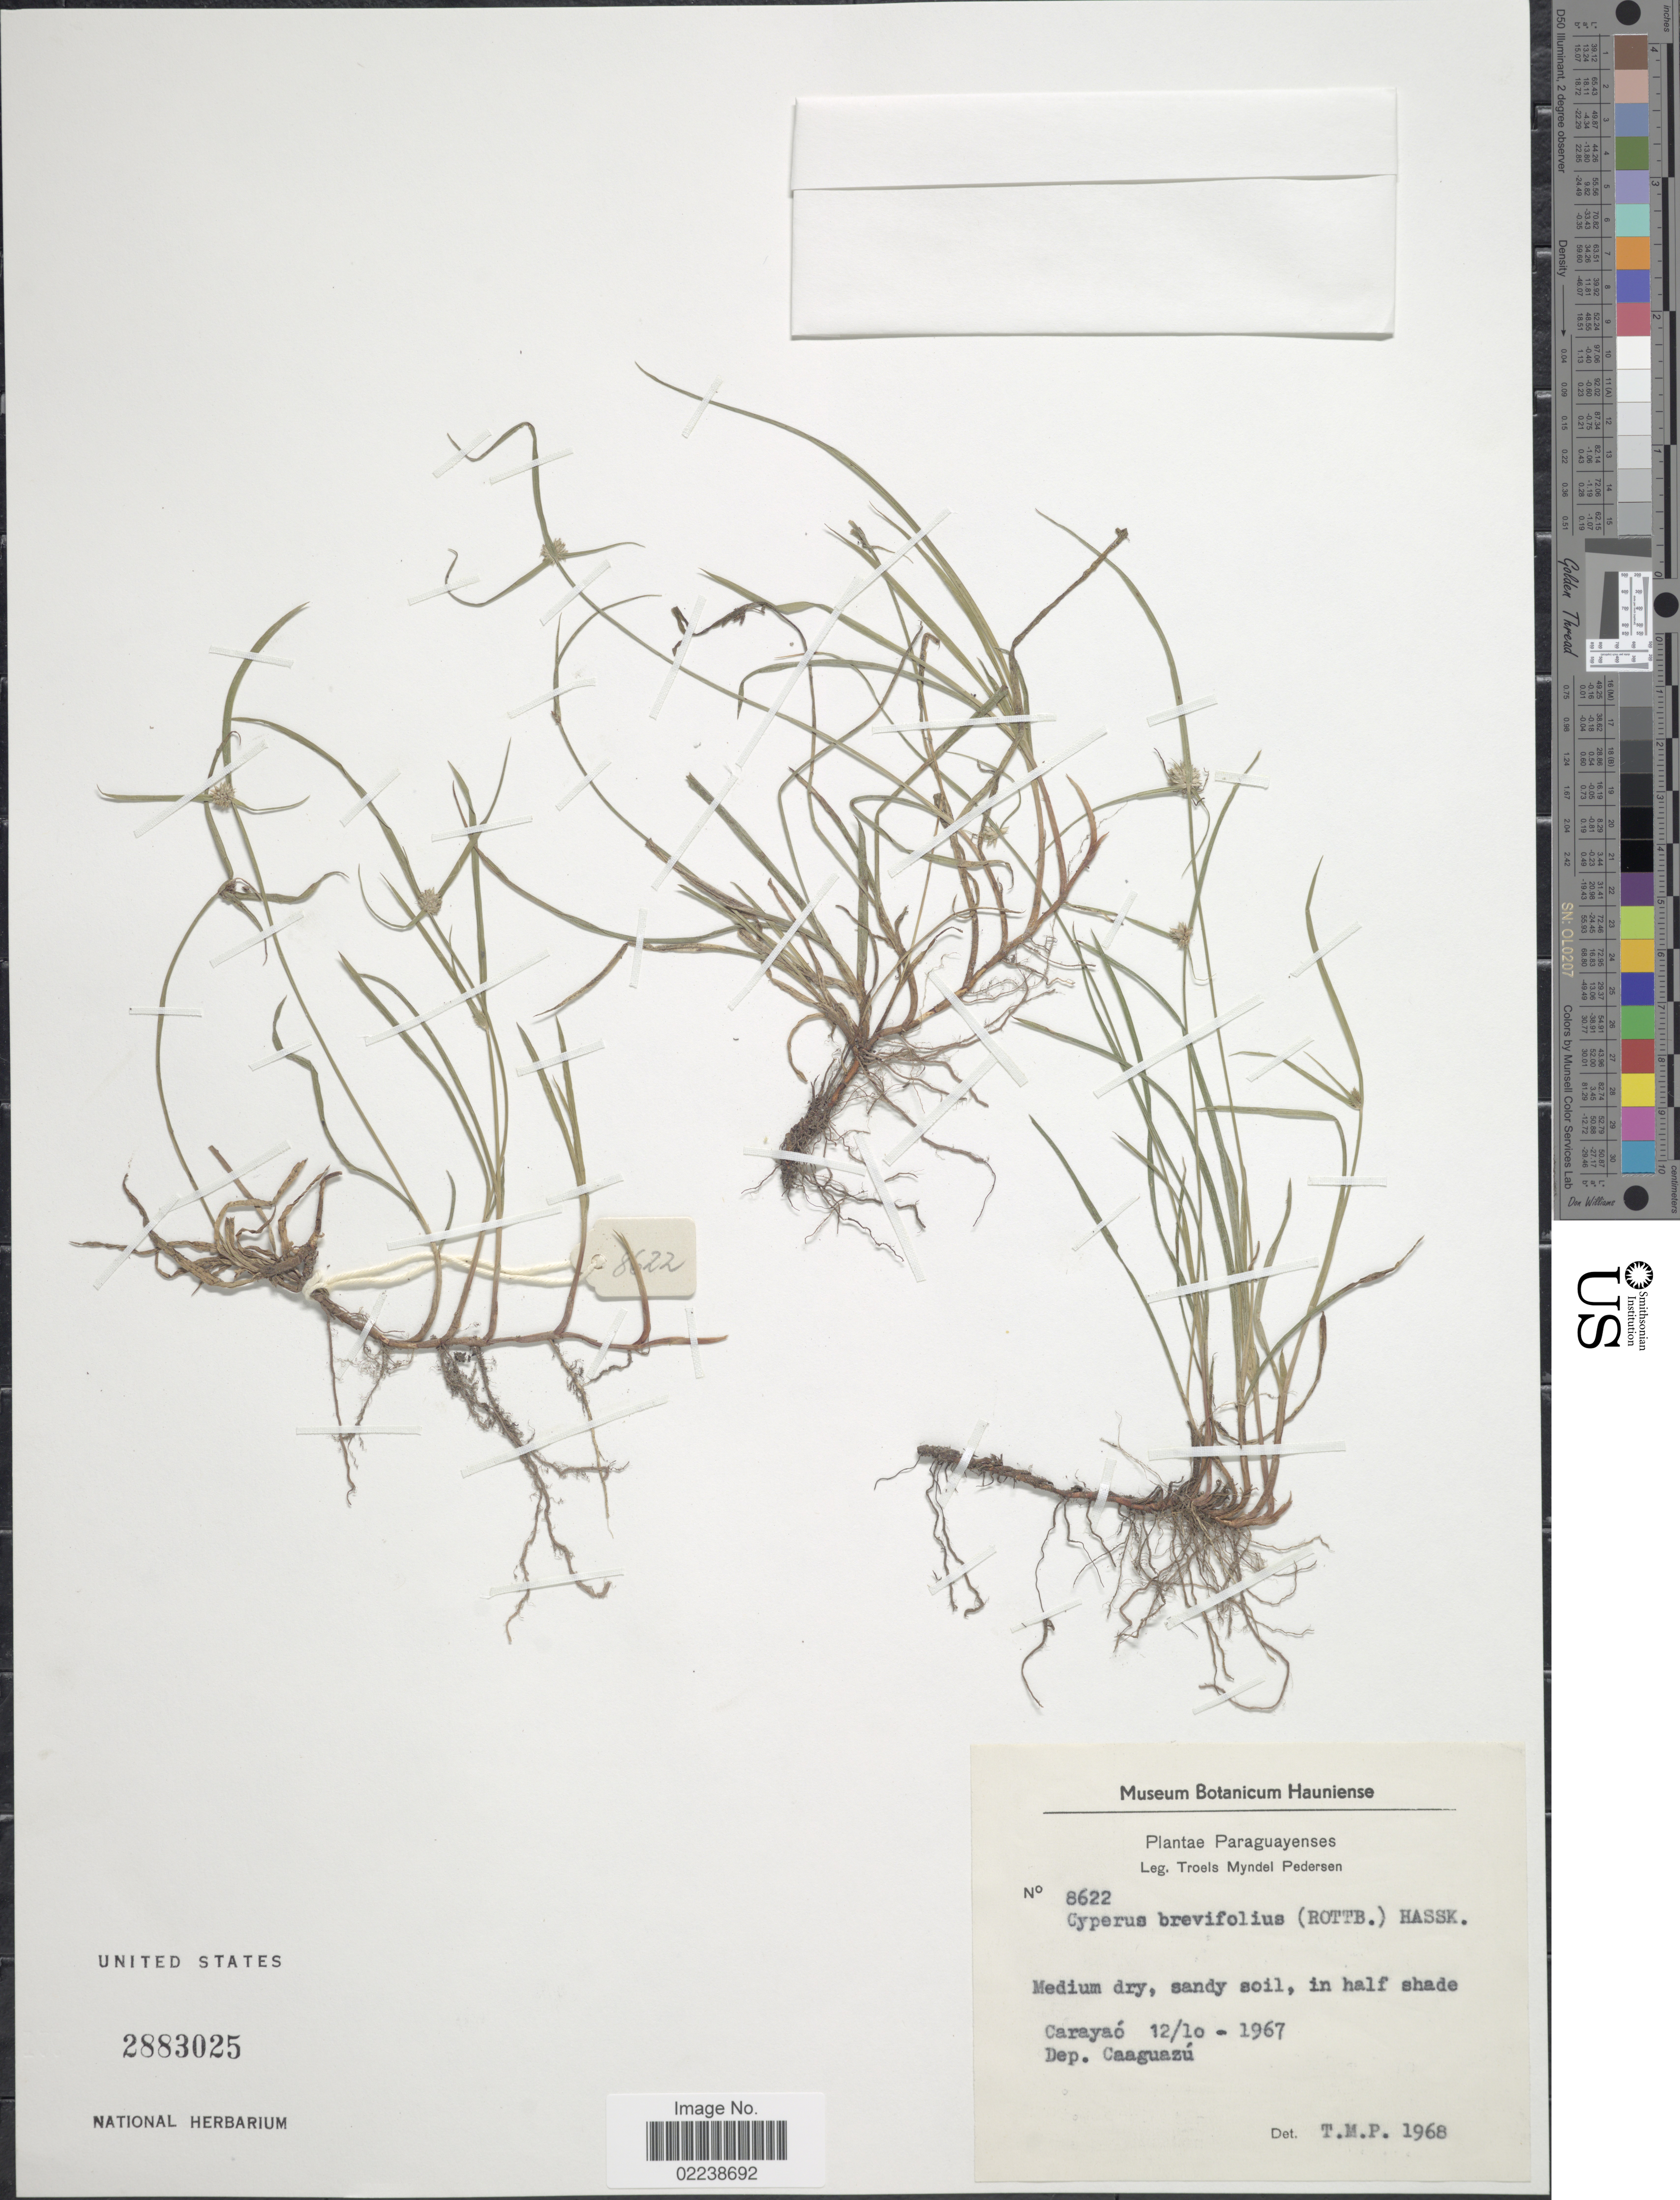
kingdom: Plantae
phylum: Tracheophyta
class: Liliopsida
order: Poales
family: Cyperaceae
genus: Cyperus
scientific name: Cyperus brevifolius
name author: (Rottb.) Hassk.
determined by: Strong, M. T., (US), Smithsonian Institution - National Museum of Natural History (UNITED STATES)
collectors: T. Pederson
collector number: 8622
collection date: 1967-10-12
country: Paraguay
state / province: Caaguazu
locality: Carayao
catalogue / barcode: US 2883025